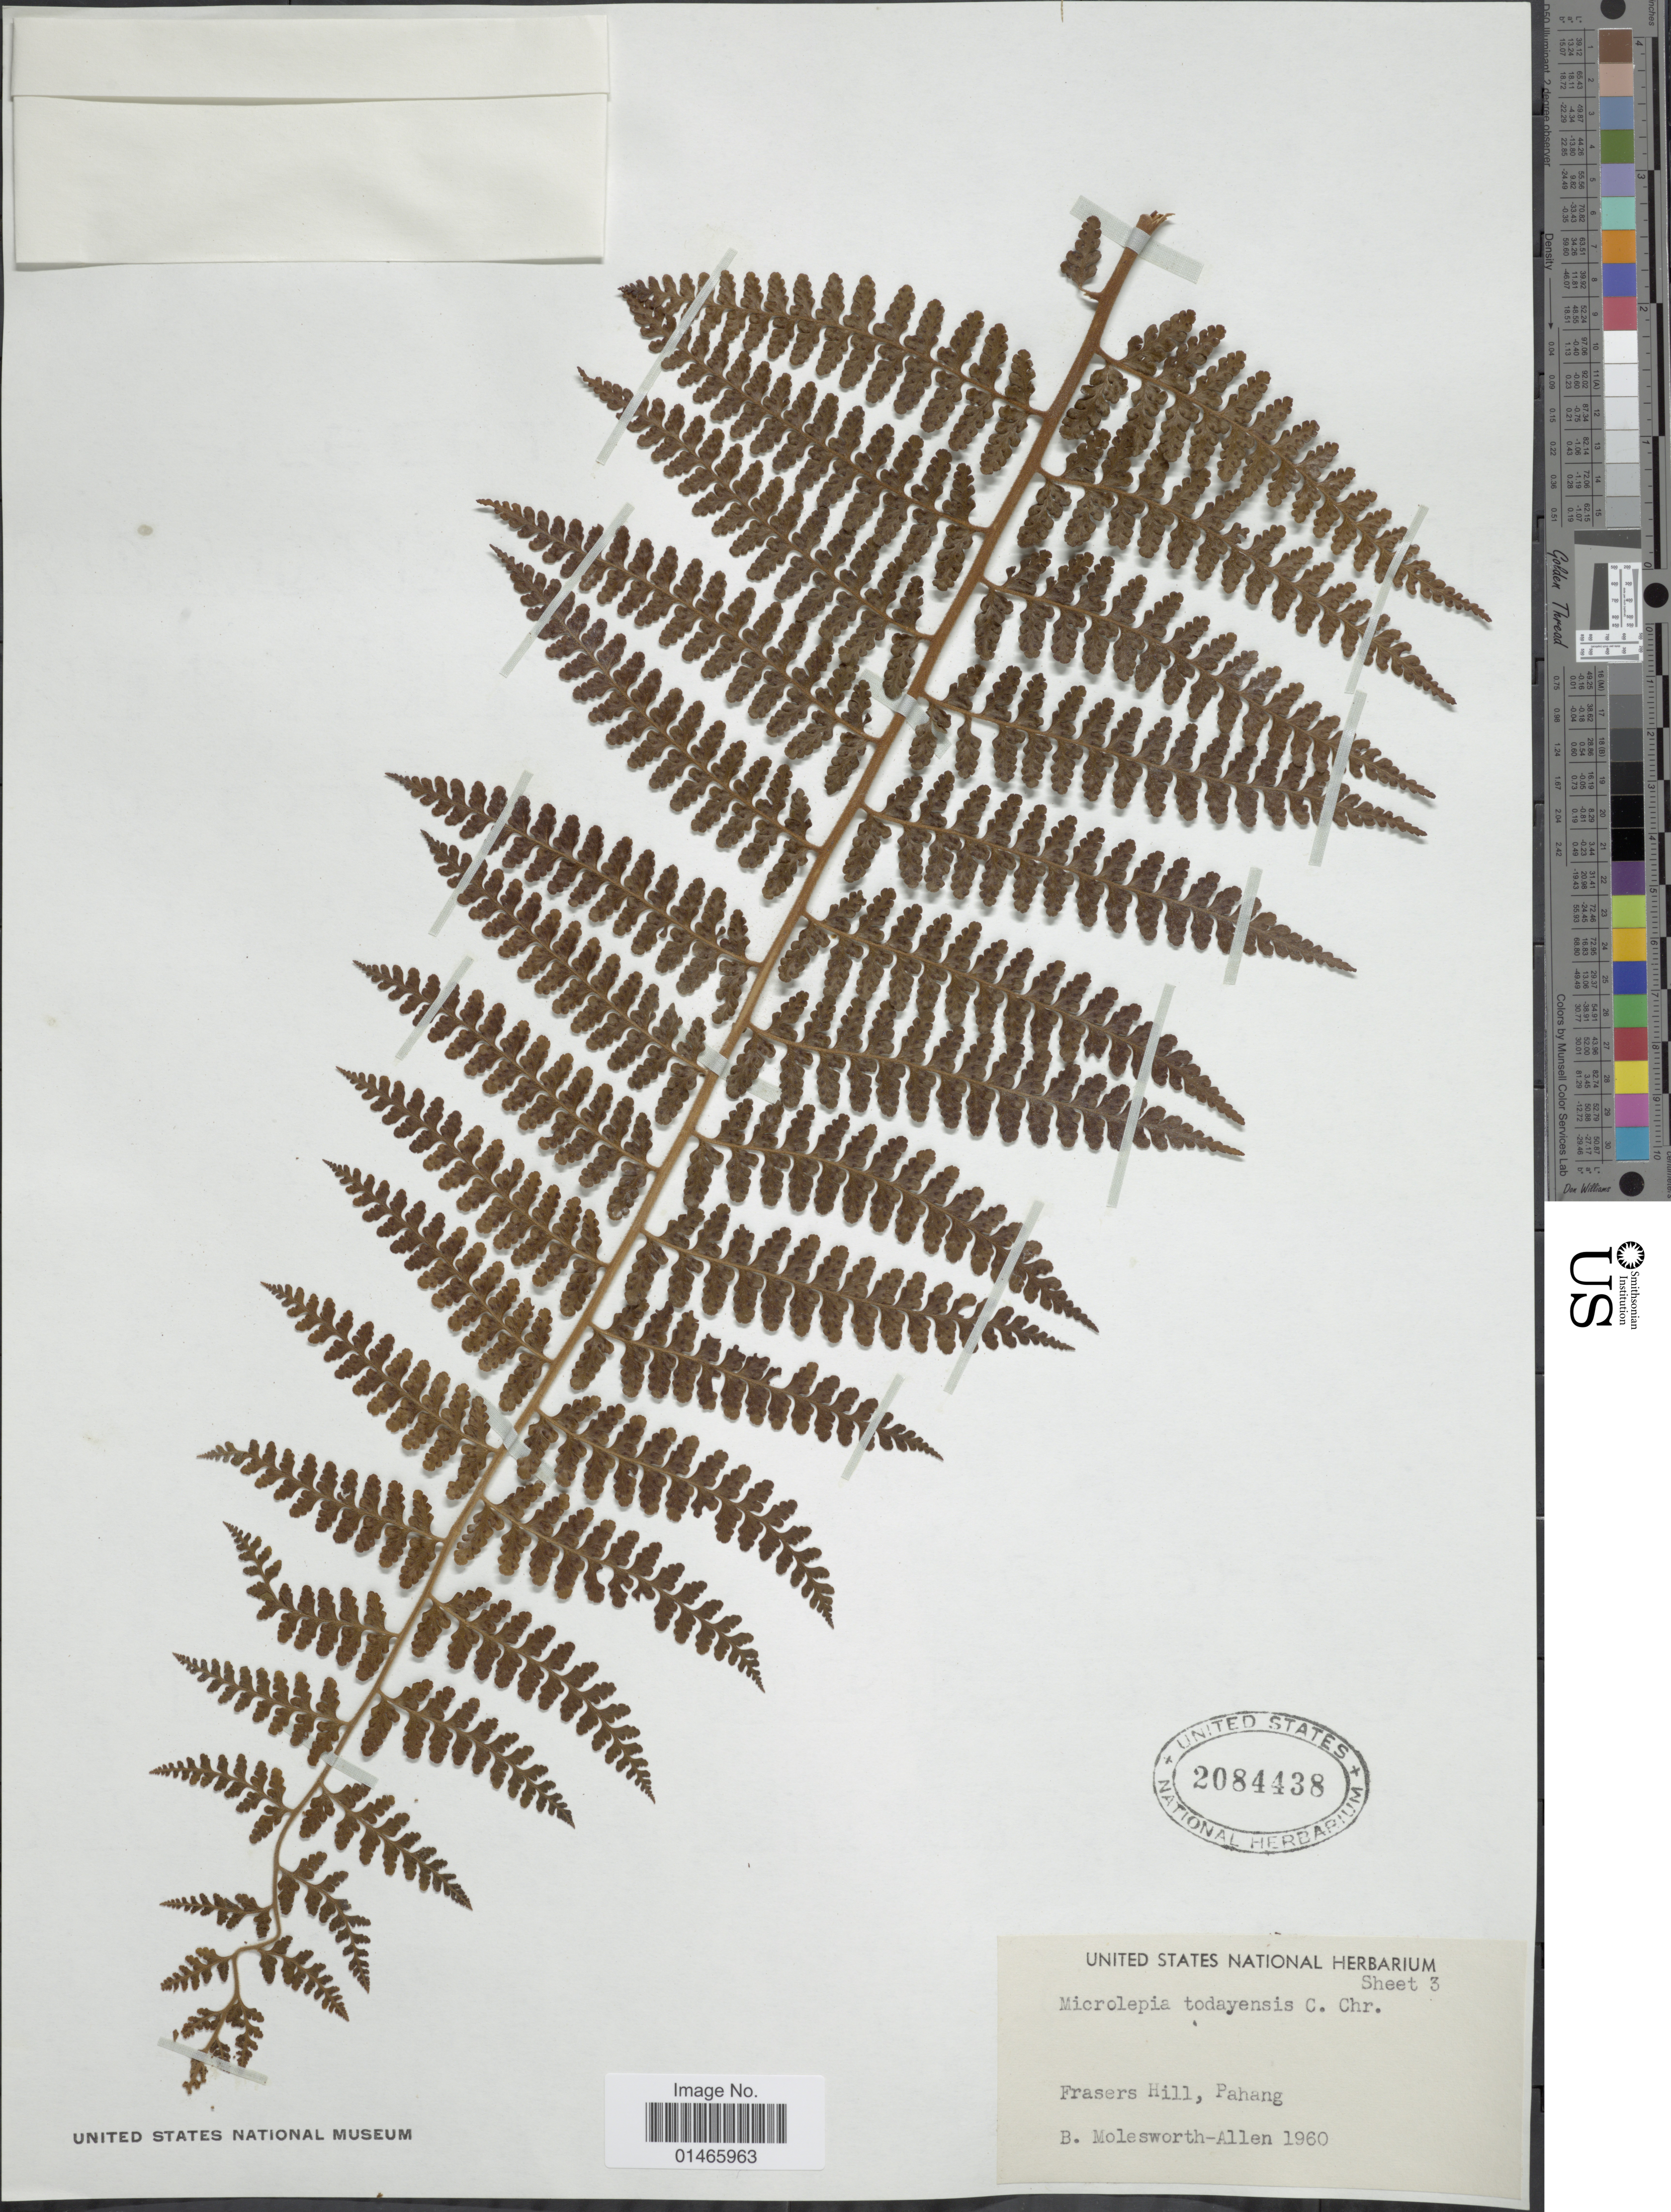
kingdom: Plantae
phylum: Tracheophyta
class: Polypodiopsida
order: Polypodiales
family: Dennstaedtiaceae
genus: Microlepia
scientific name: Microlepia todayensis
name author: Christ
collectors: B. E. G. Molesworth-Allen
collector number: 1960?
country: Malaysia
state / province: Pahang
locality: Frasers Hill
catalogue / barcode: US 2084438